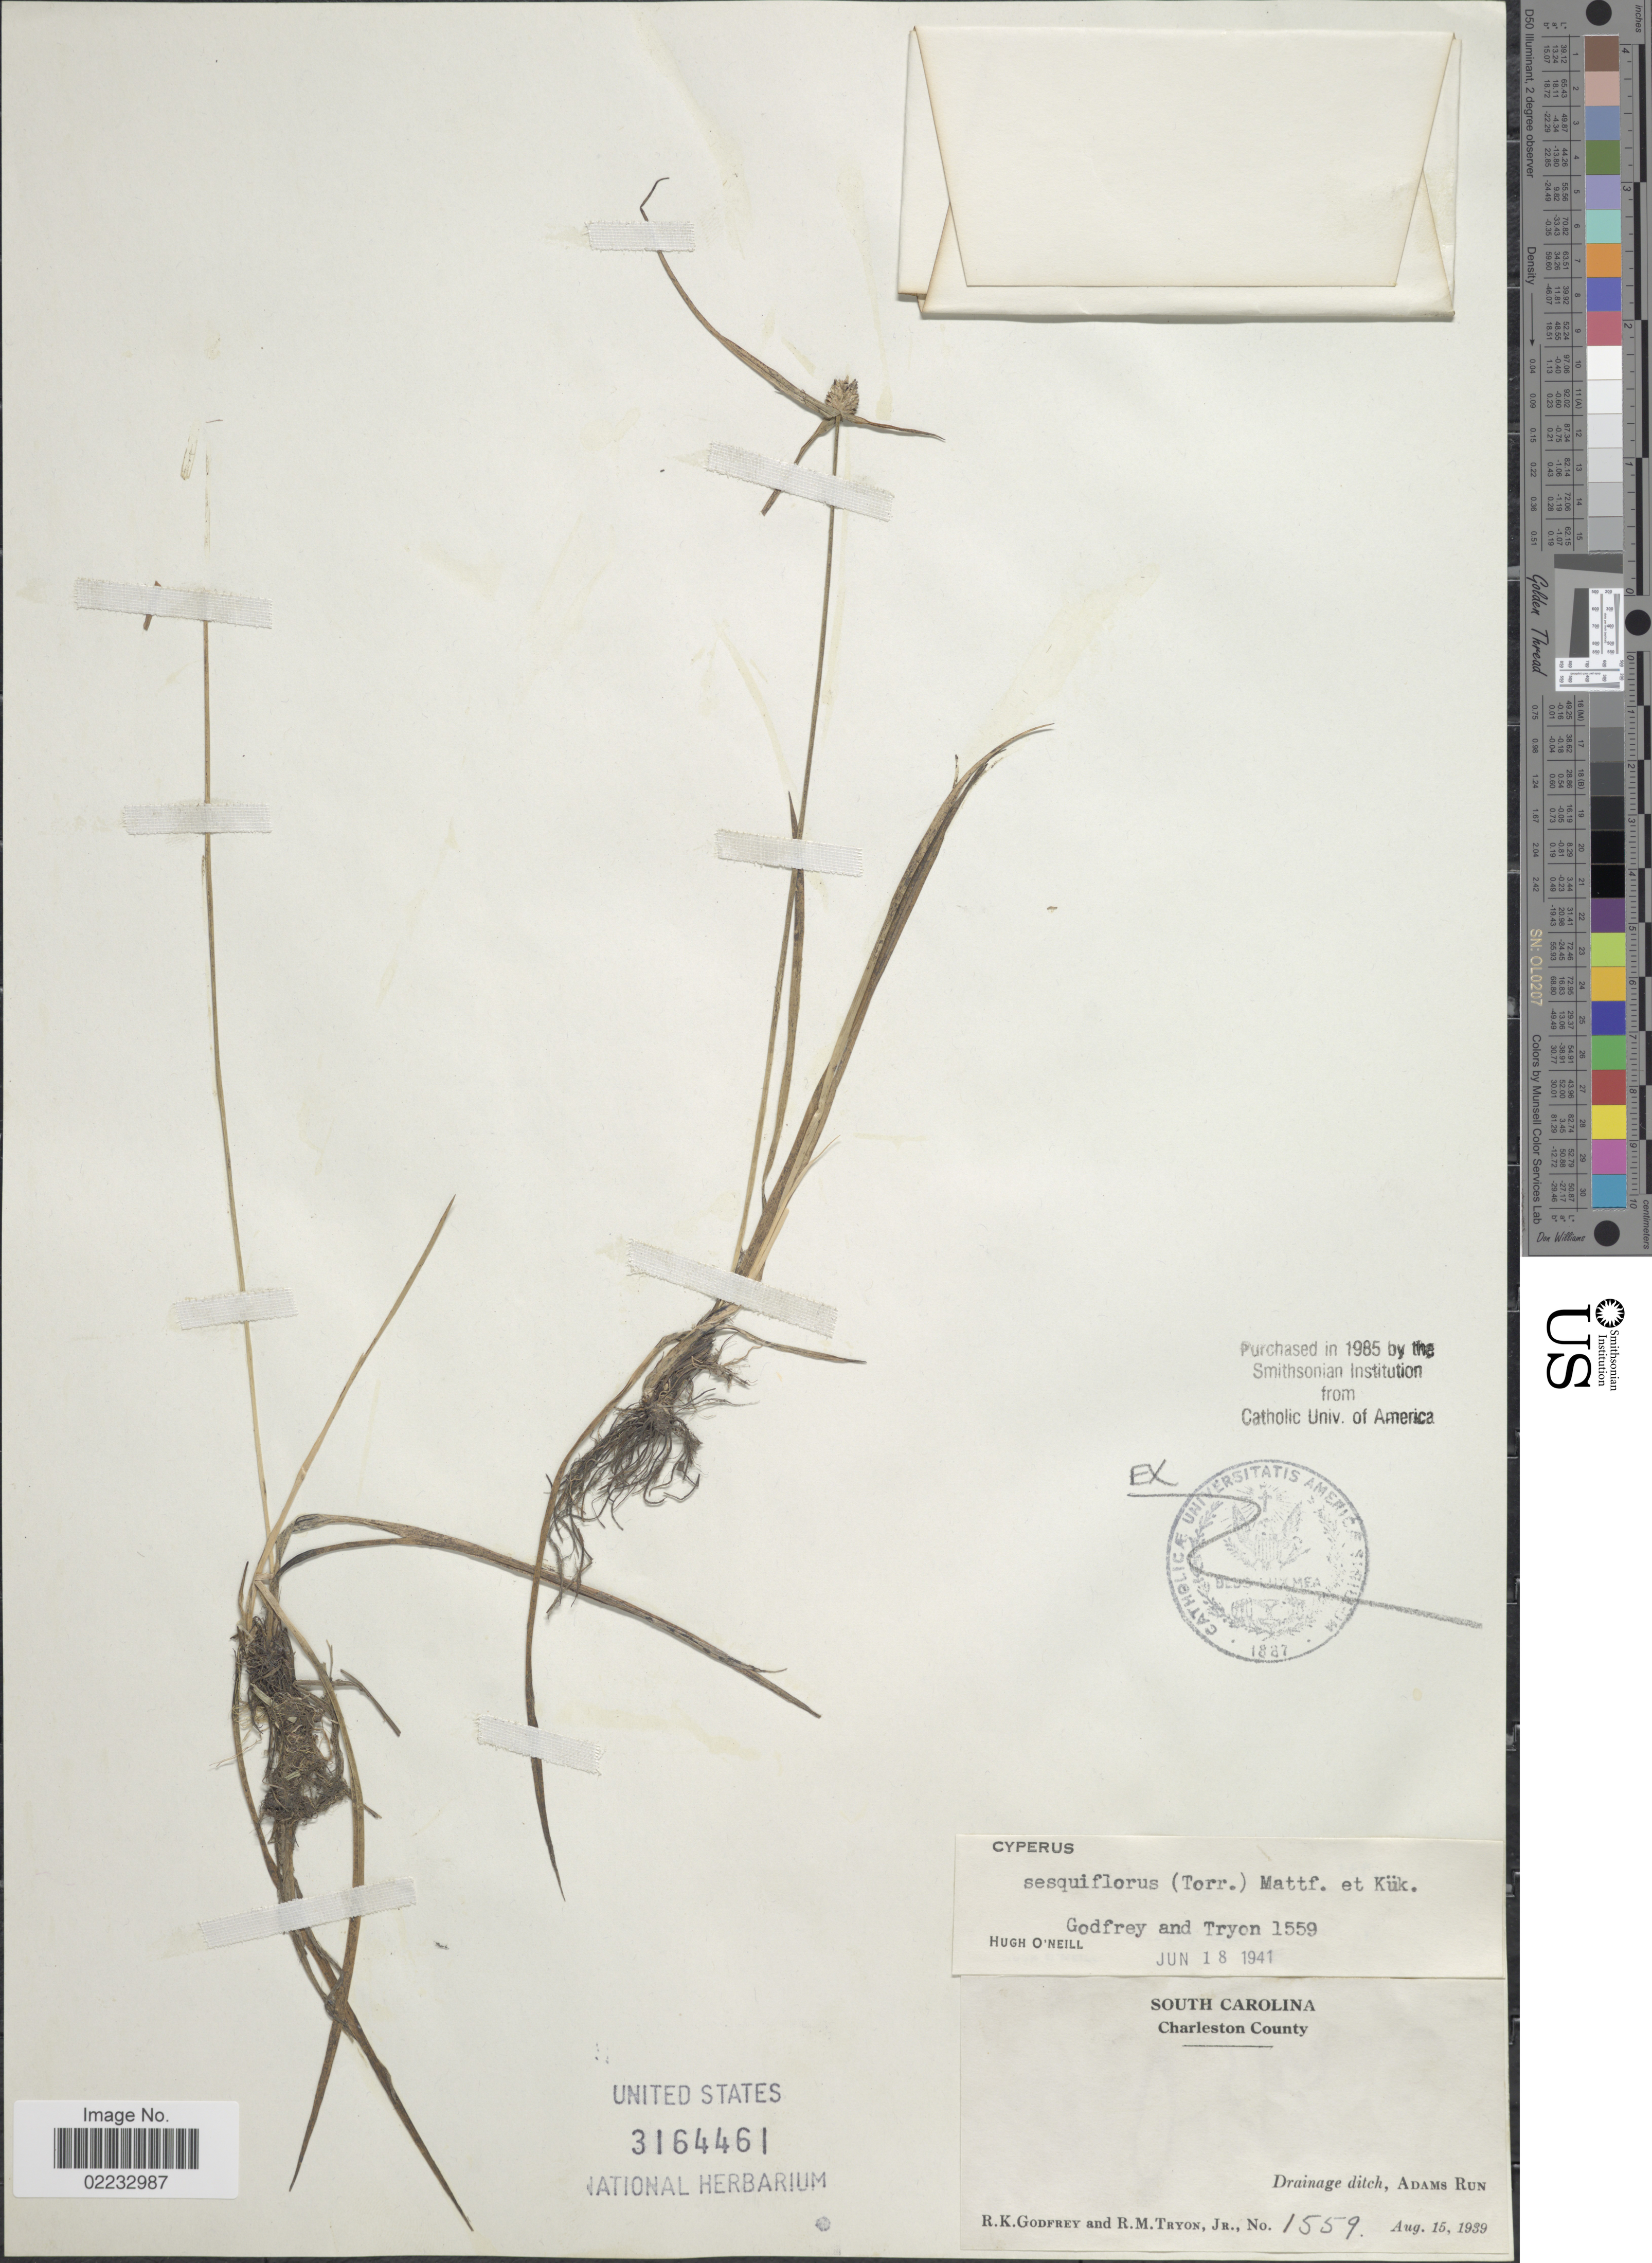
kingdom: Plantae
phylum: Tracheophyta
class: Liliopsida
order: Poales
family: Cyperaceae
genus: Cyperus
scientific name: Cyperus sesquiflorus subsp. sesquiflorus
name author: (Torr.) Mattf. & Kük.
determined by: Strong, M. T., (US), Smithsonian Institution - National Museum of Natural History (UNITED STATES)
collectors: R. K. Godfrey & R. M. Tryon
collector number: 1559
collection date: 1939-08-15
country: United States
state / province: South Carolina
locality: Charleston County, Drainage ditch, Adams Run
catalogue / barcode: US 3164461